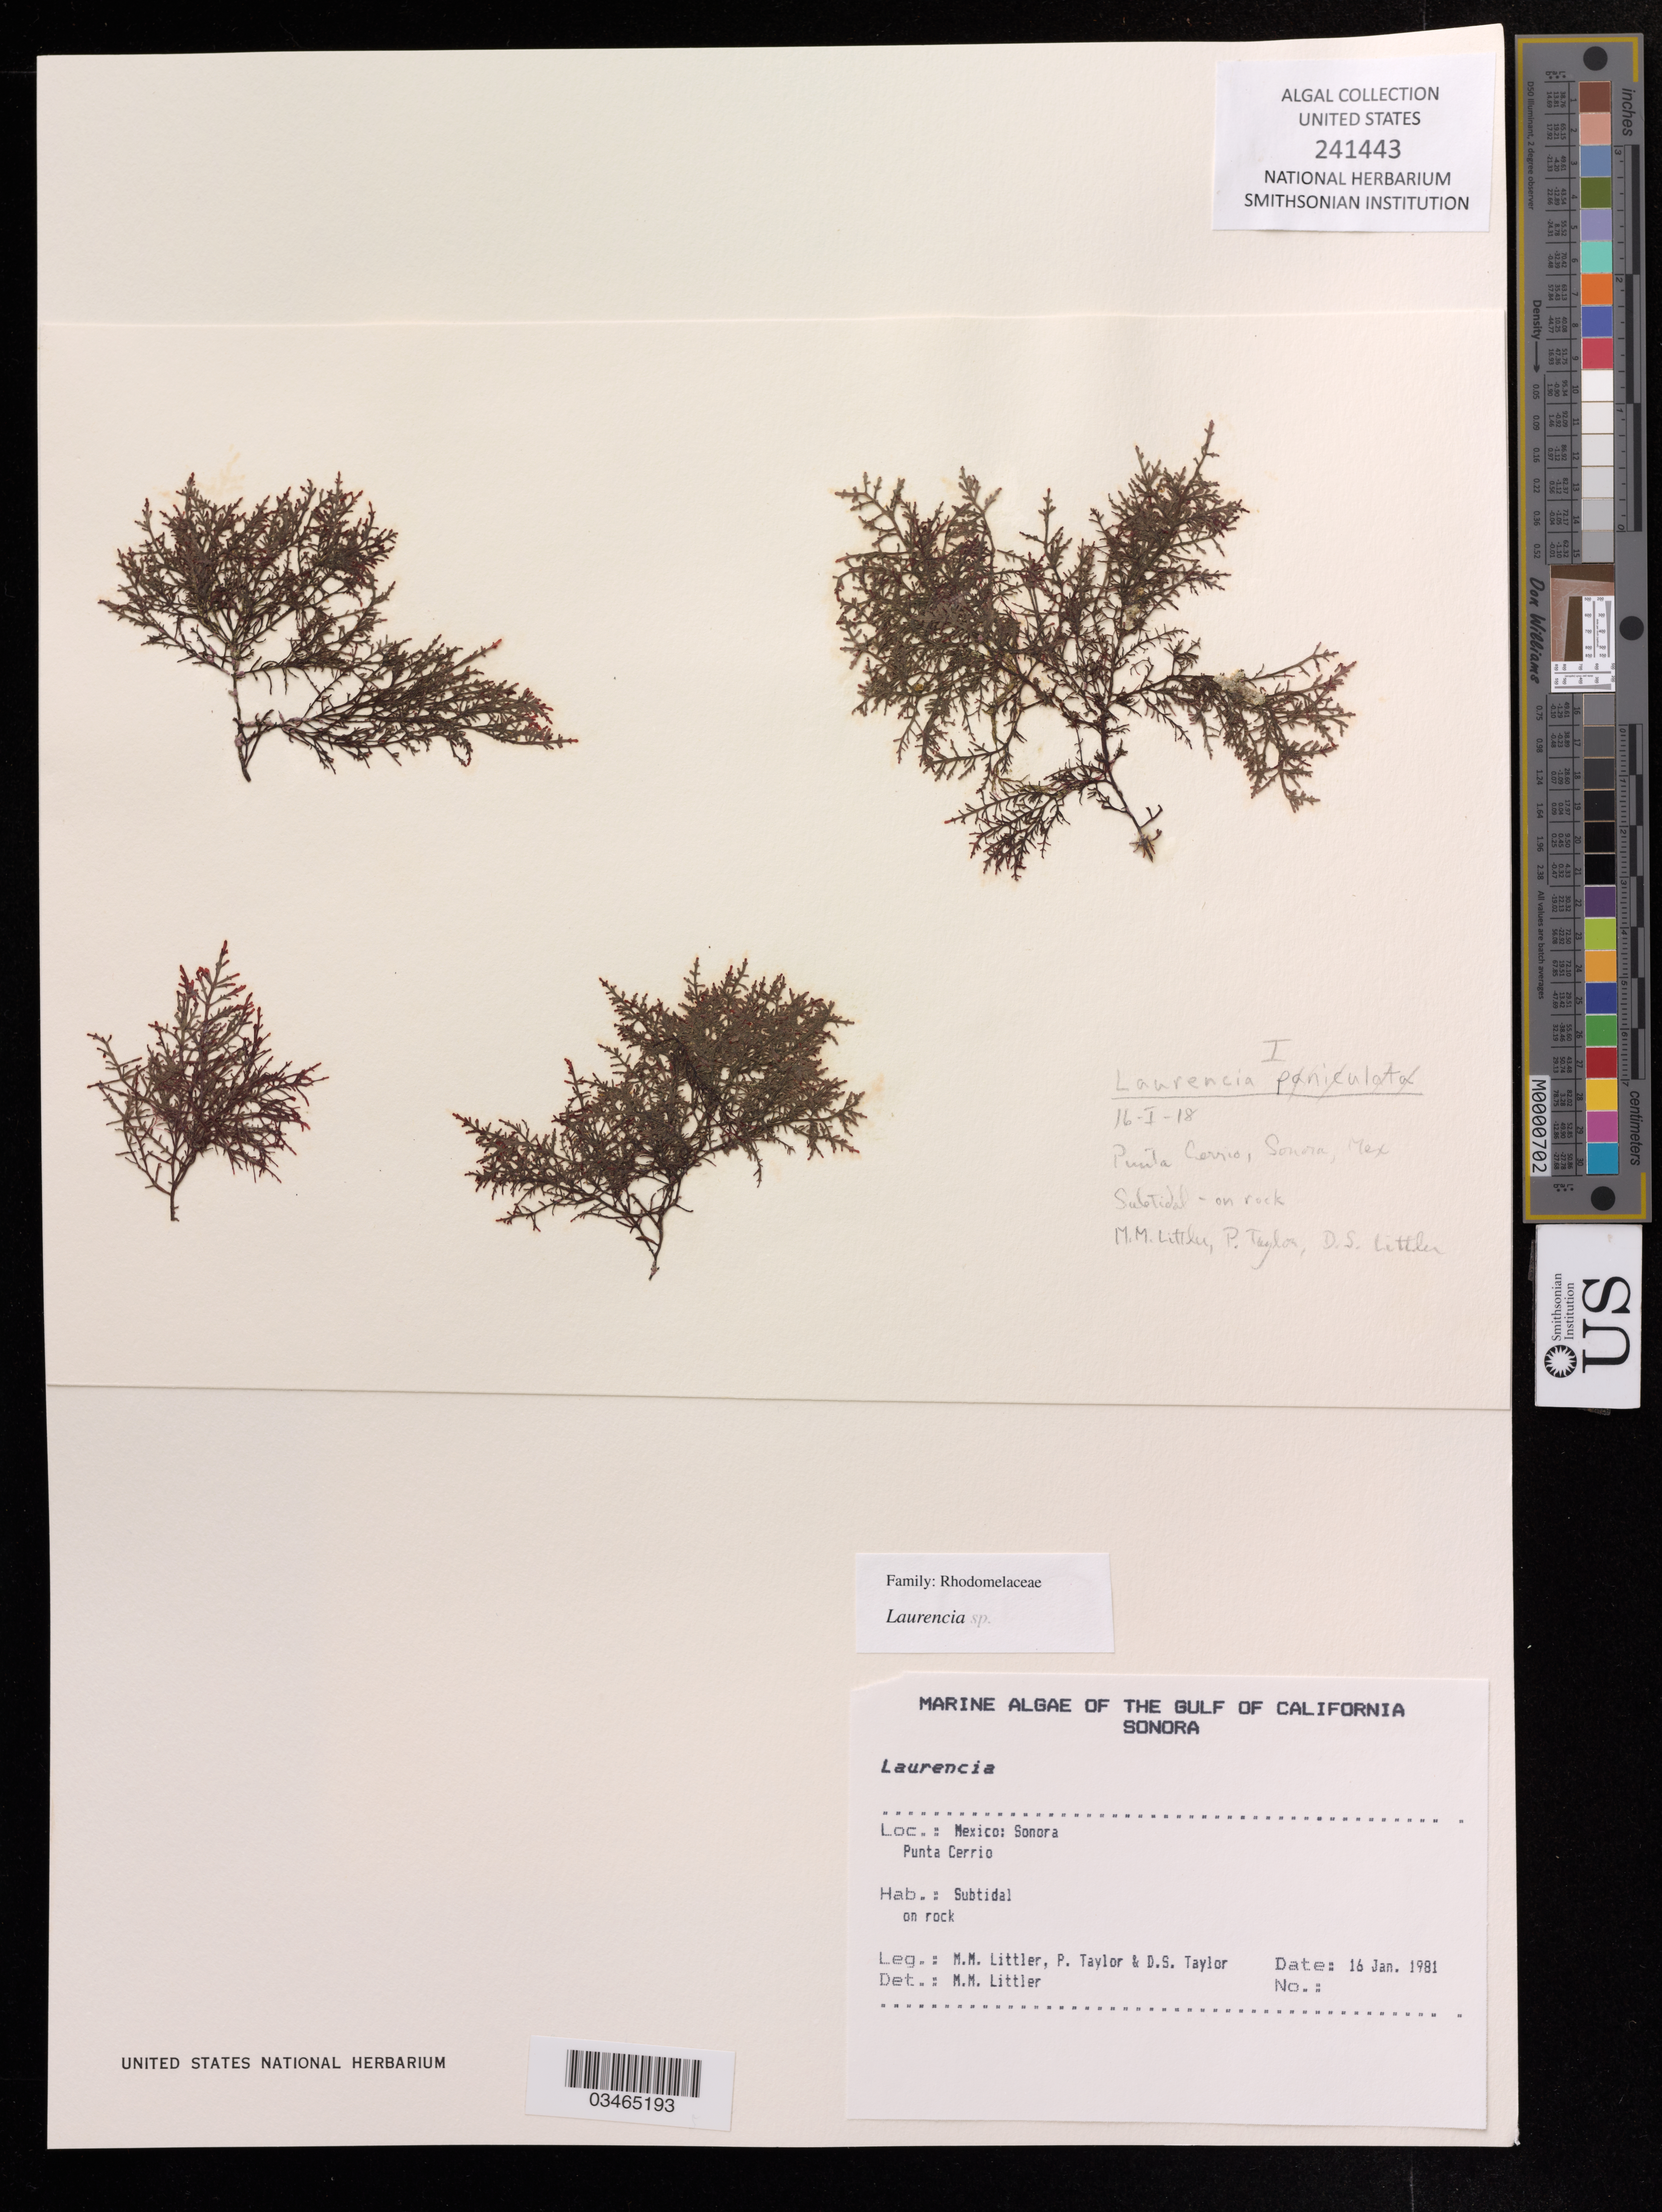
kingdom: Plantae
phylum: Rhodophyta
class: Florideophyceae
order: Ceramiales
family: Rhodomelaceae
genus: Laurencia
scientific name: Laurencia sp.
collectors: M. M. Littler, P. Taylor & D. S. Littler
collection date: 1981-01-16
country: Mexico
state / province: Sonora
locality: The Gulf of California, Punta Cerrio.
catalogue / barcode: US 241443